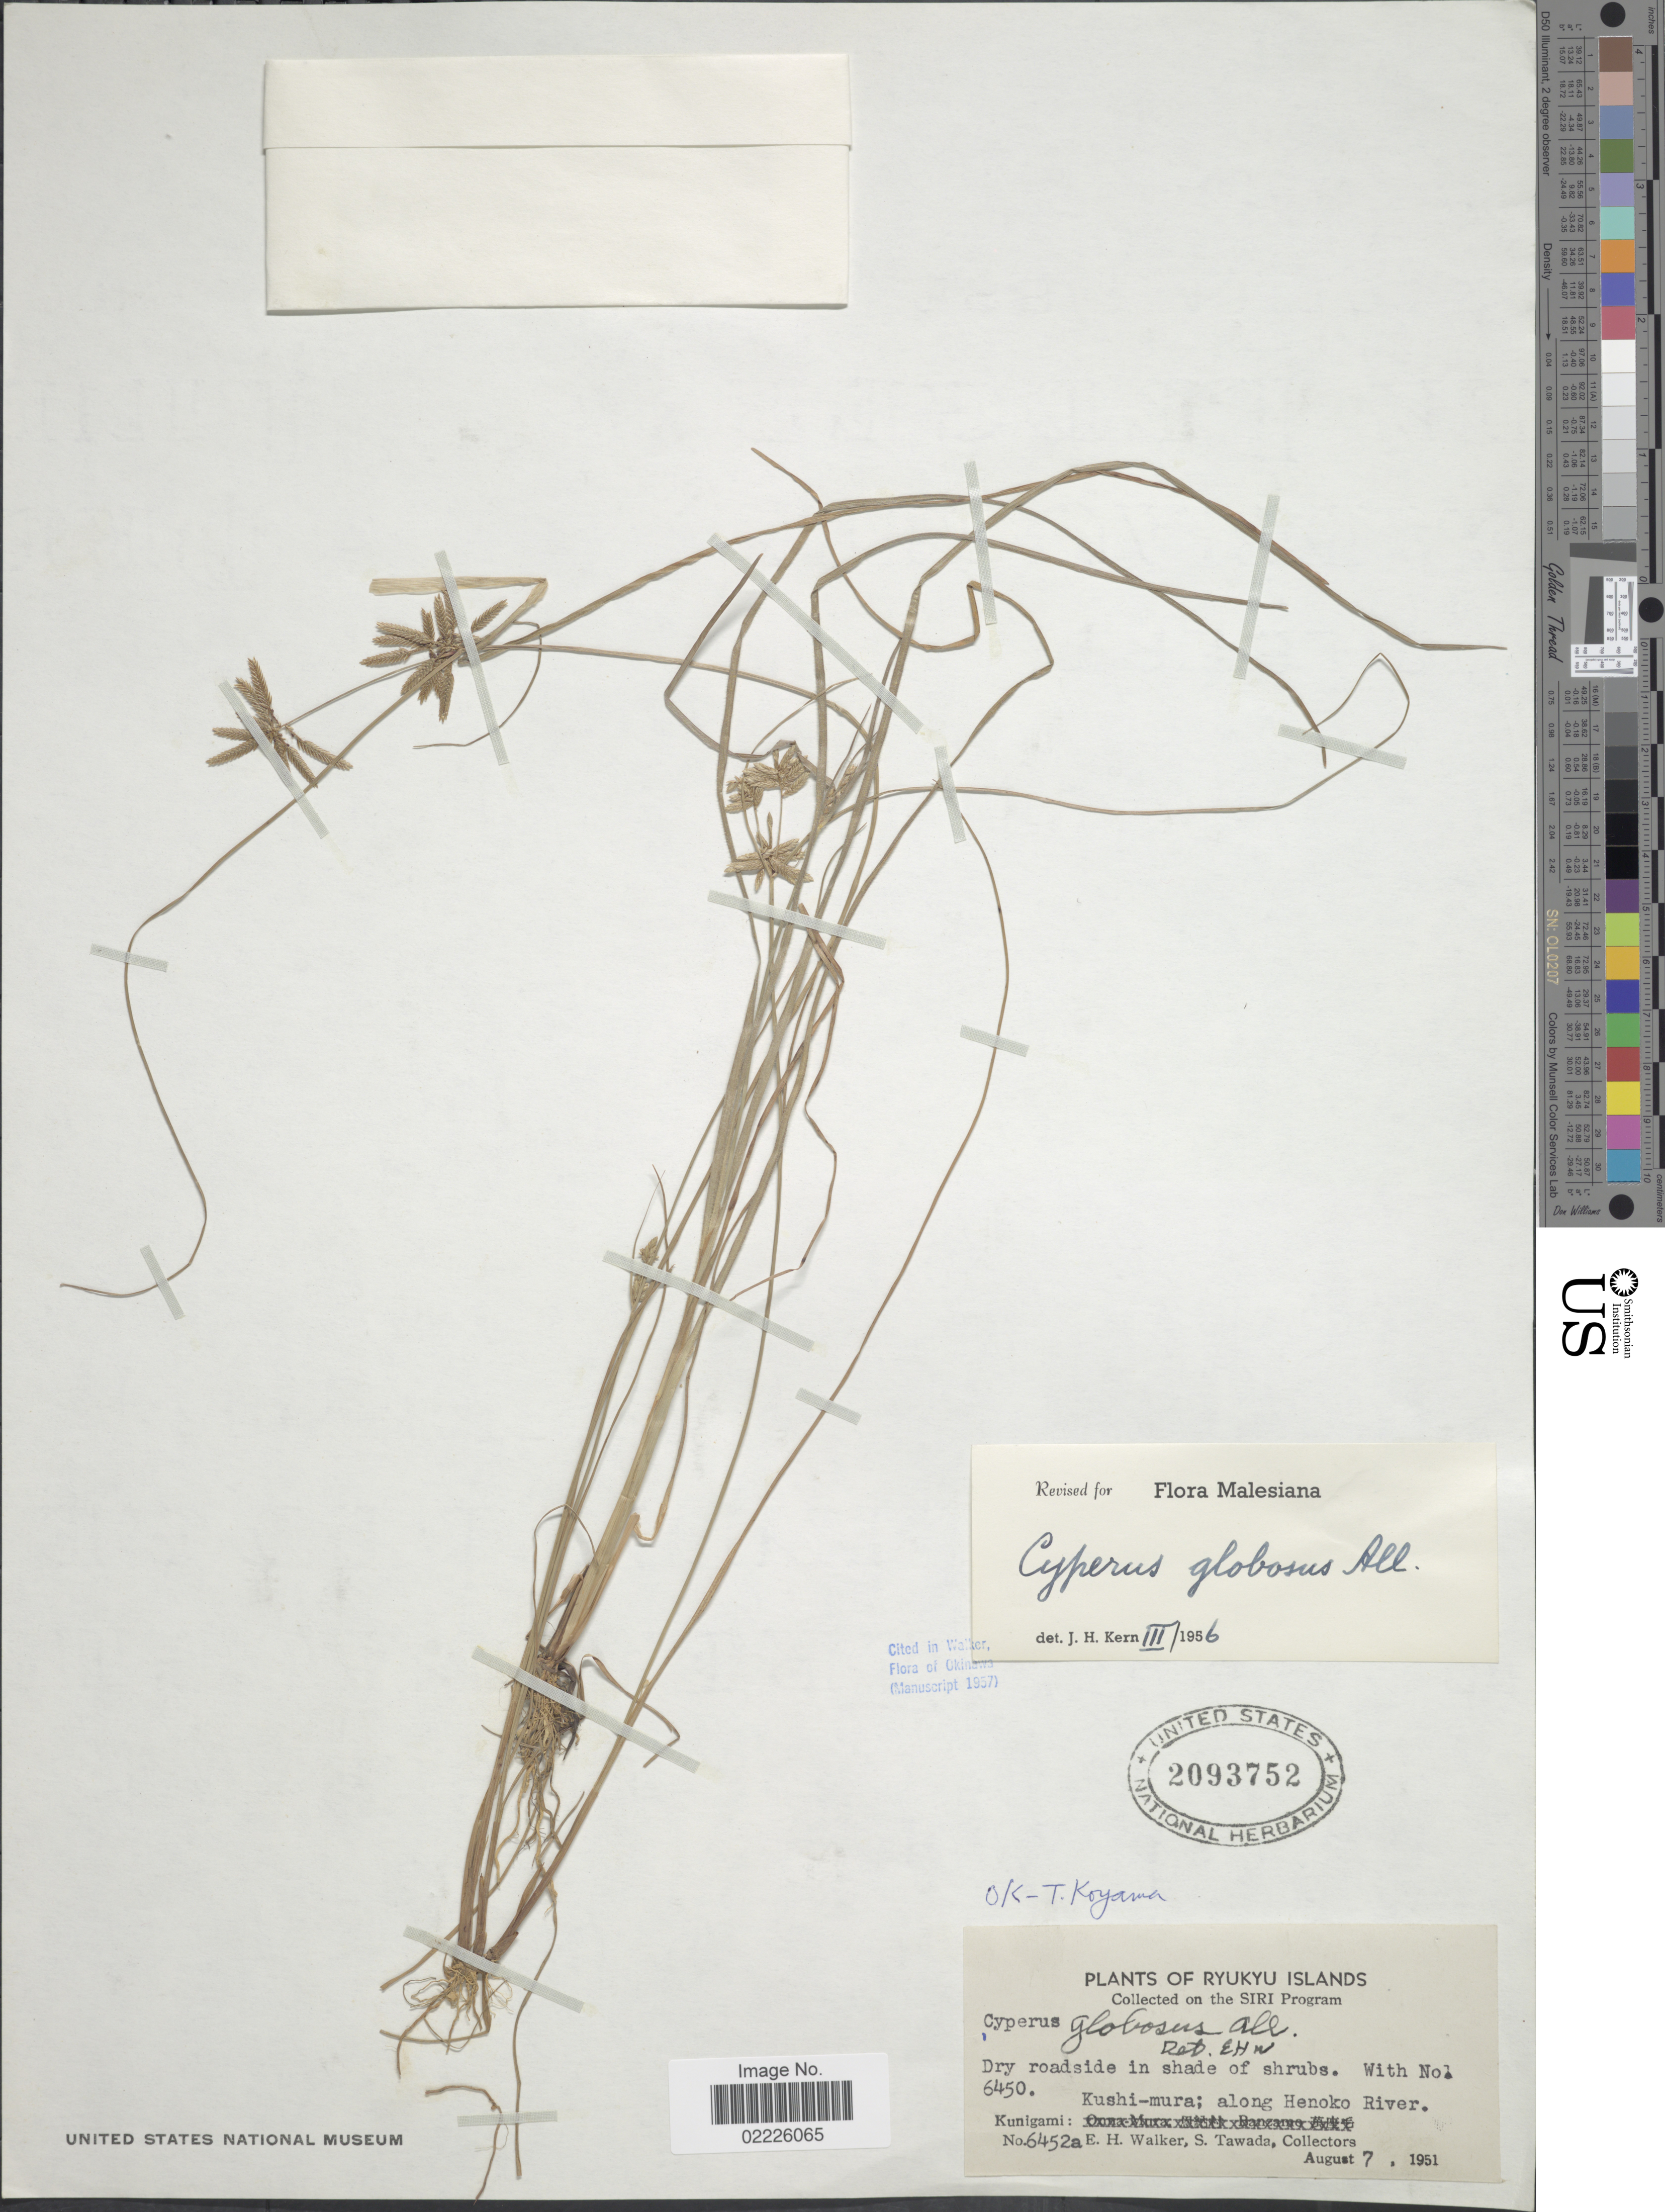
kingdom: Plantae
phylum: Tracheophyta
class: Liliopsida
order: Poales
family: Cyperaceae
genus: Cyperus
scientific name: Cyperus flavidus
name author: Retz.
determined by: Strong, Mark T., (BOT), Smithsonian Institution - National Museum of Natural History (UNITED STATES)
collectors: E. H. Walker & S. Tawada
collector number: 6452a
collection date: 1951-08-07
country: Japan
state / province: Okinawa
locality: Ryukyu Islands, Kushi-mura, along Henoko River, Kunigami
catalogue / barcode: US 2093752